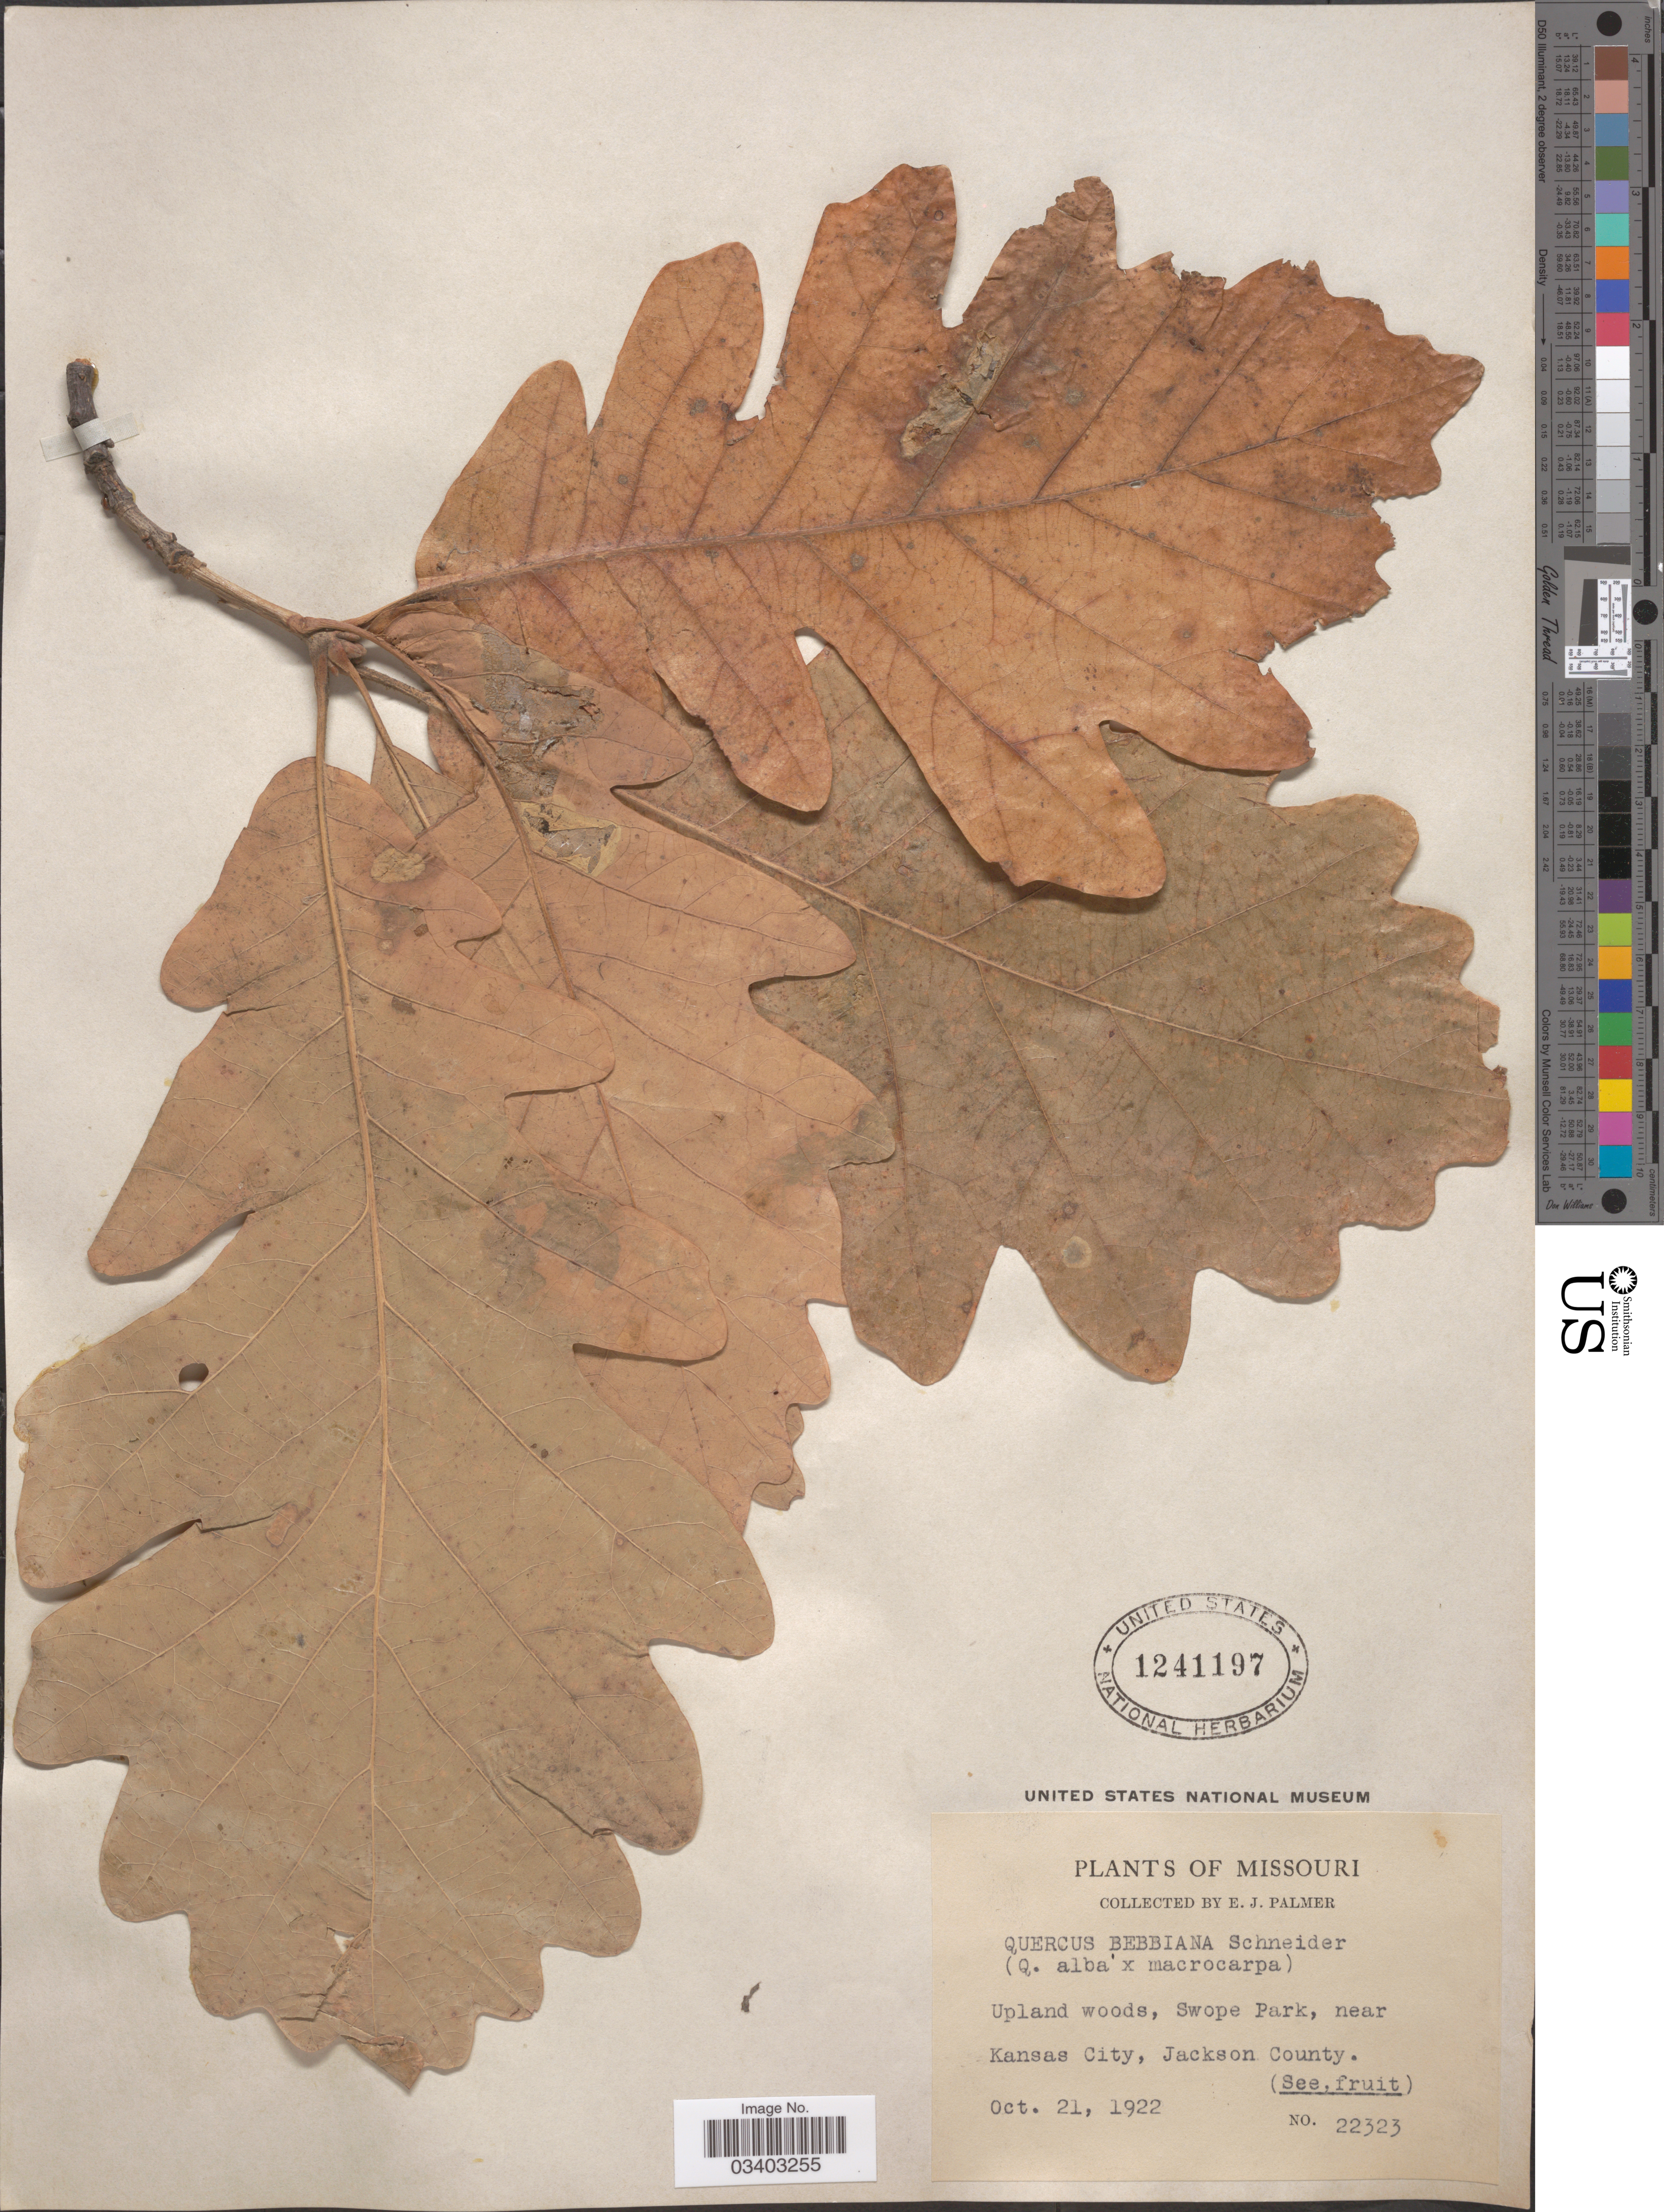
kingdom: Plantae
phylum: Tracheophyta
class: Magnoliopsida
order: Fagales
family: Fagaceae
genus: Quercus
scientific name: Quercus alba x Q. macrocarpa Michx.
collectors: E. J. Palmer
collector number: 22323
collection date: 1922-10-21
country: United States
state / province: Missouri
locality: Upland woods, Swope Park, near Kansas City, Jackson County.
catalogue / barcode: US 1241197